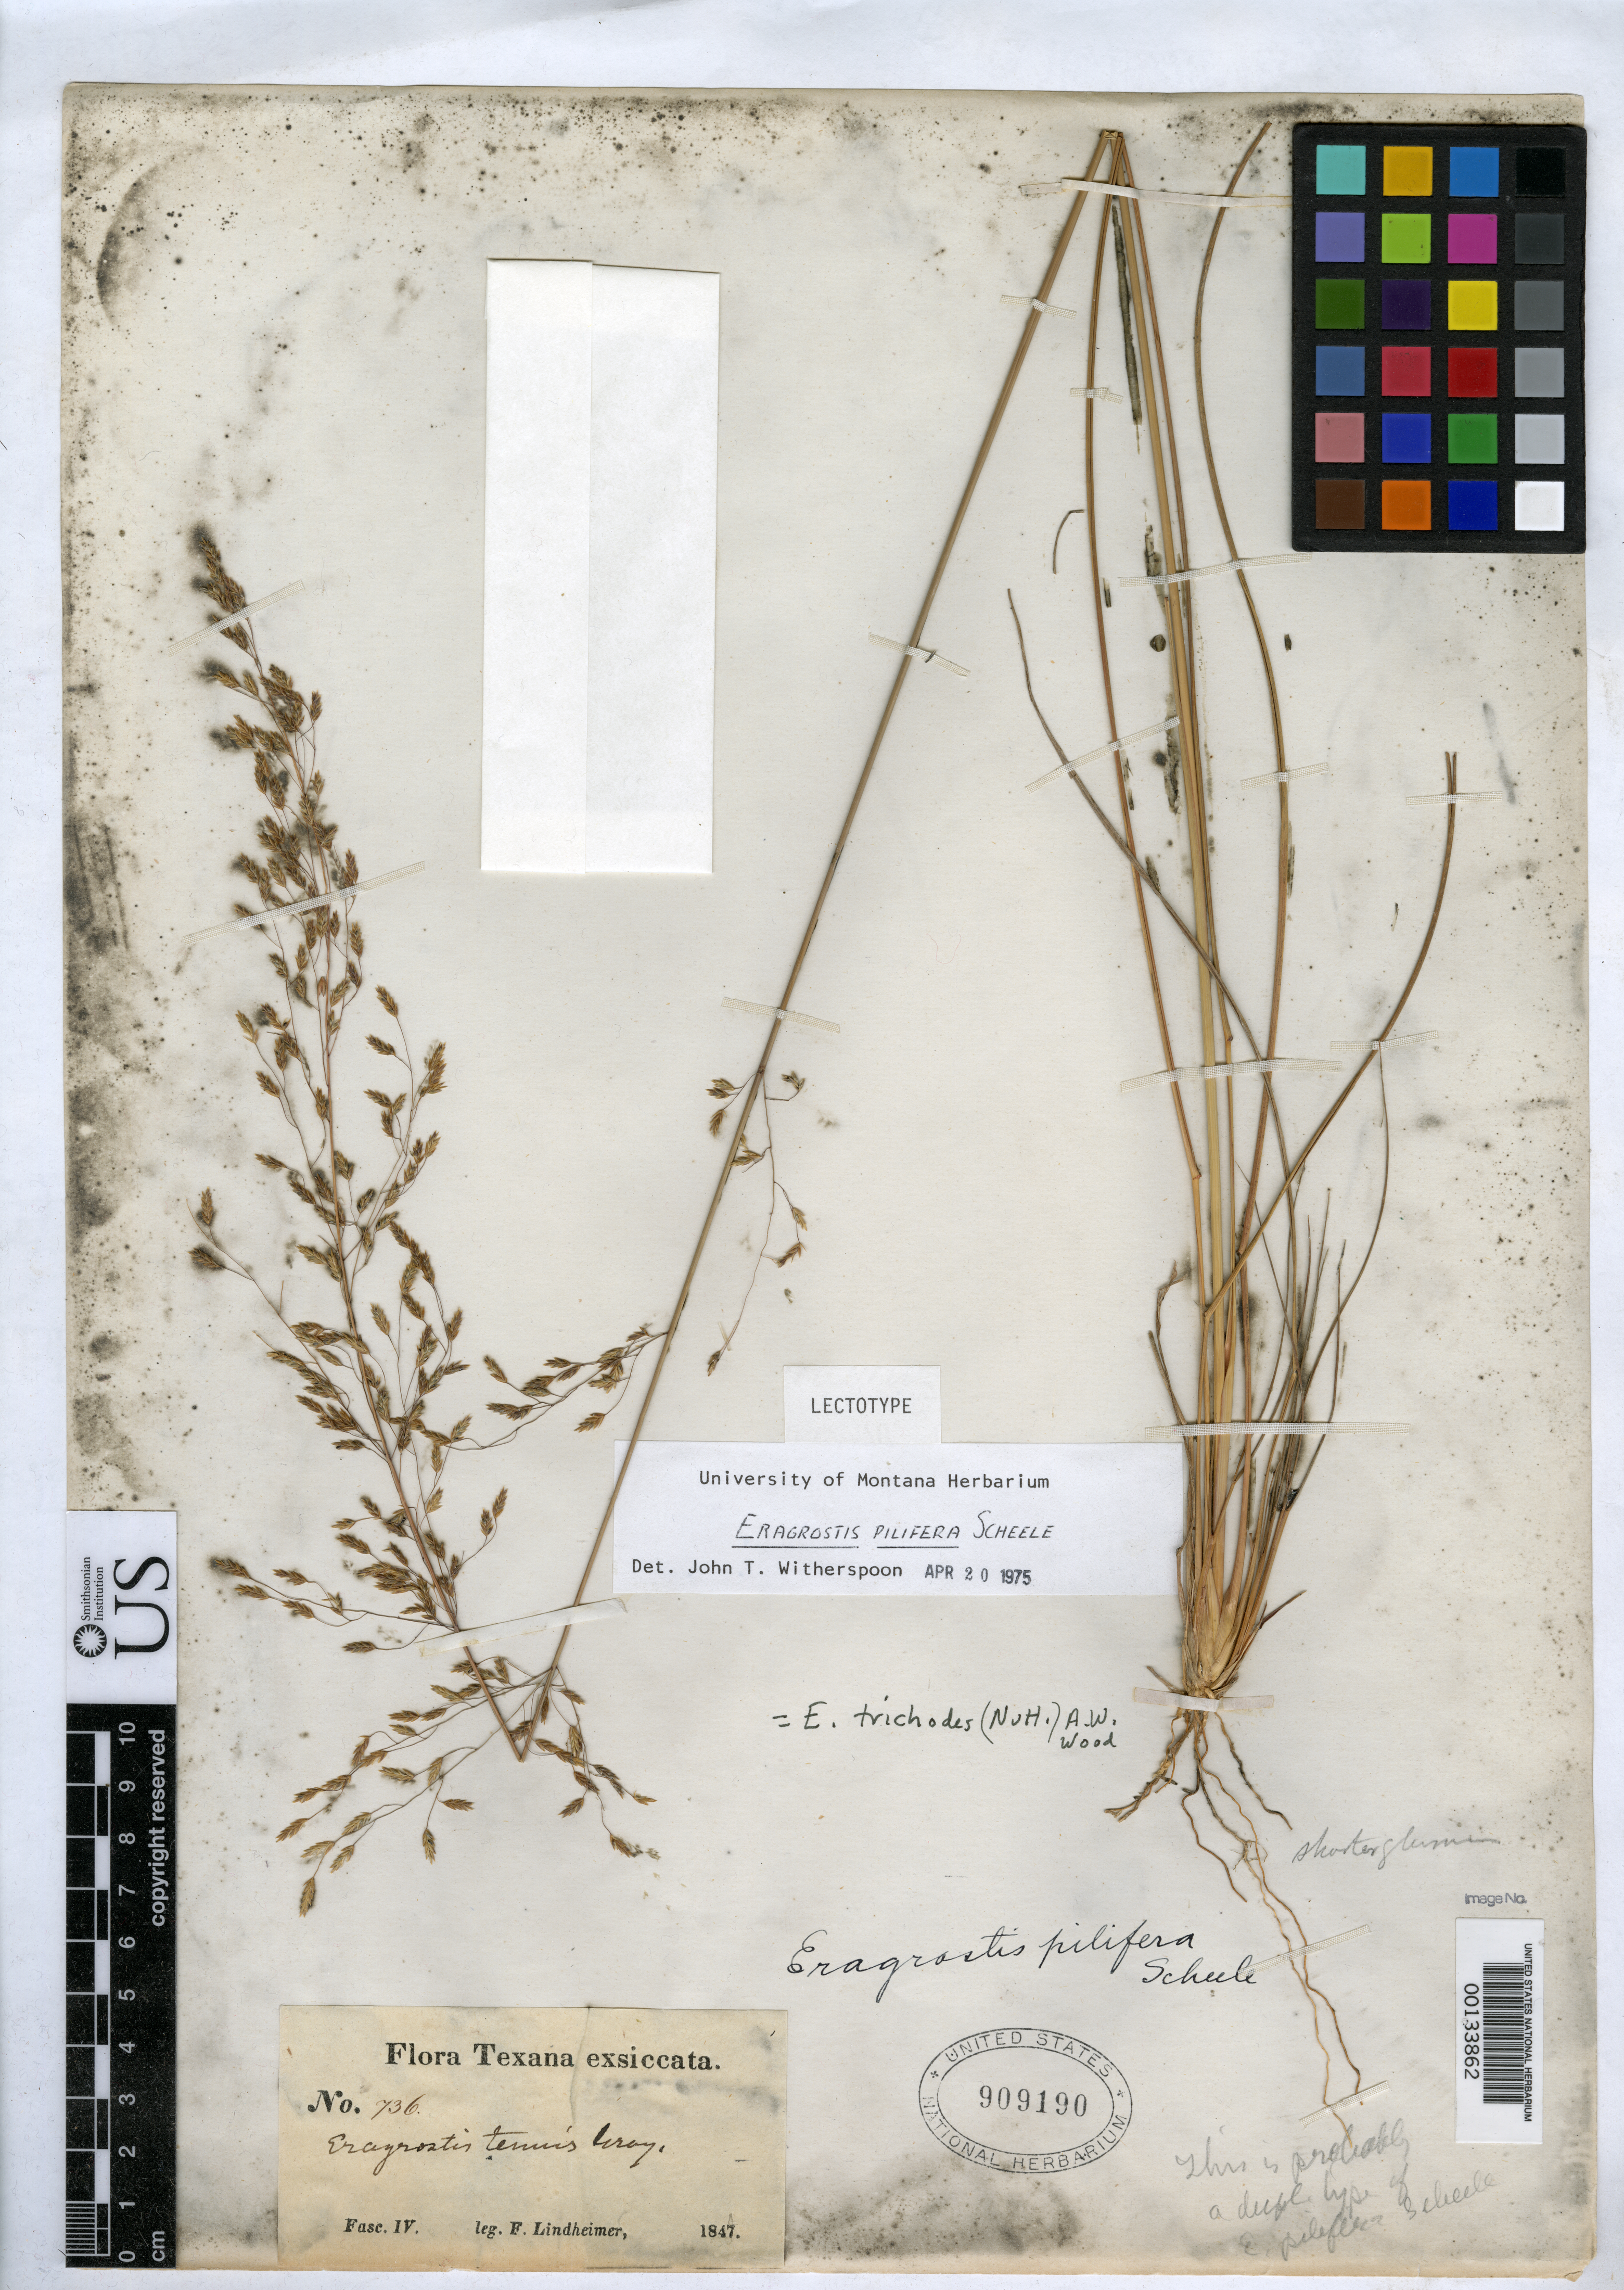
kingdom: Plantae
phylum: Tracheophyta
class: Liliopsida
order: Poales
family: Poaceae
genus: Eragrostis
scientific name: Eragrostis pilifera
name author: Scheele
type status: Lectotype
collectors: F. J. Lindheimer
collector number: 736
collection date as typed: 1847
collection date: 1847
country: United States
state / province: Texas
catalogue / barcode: US 909190